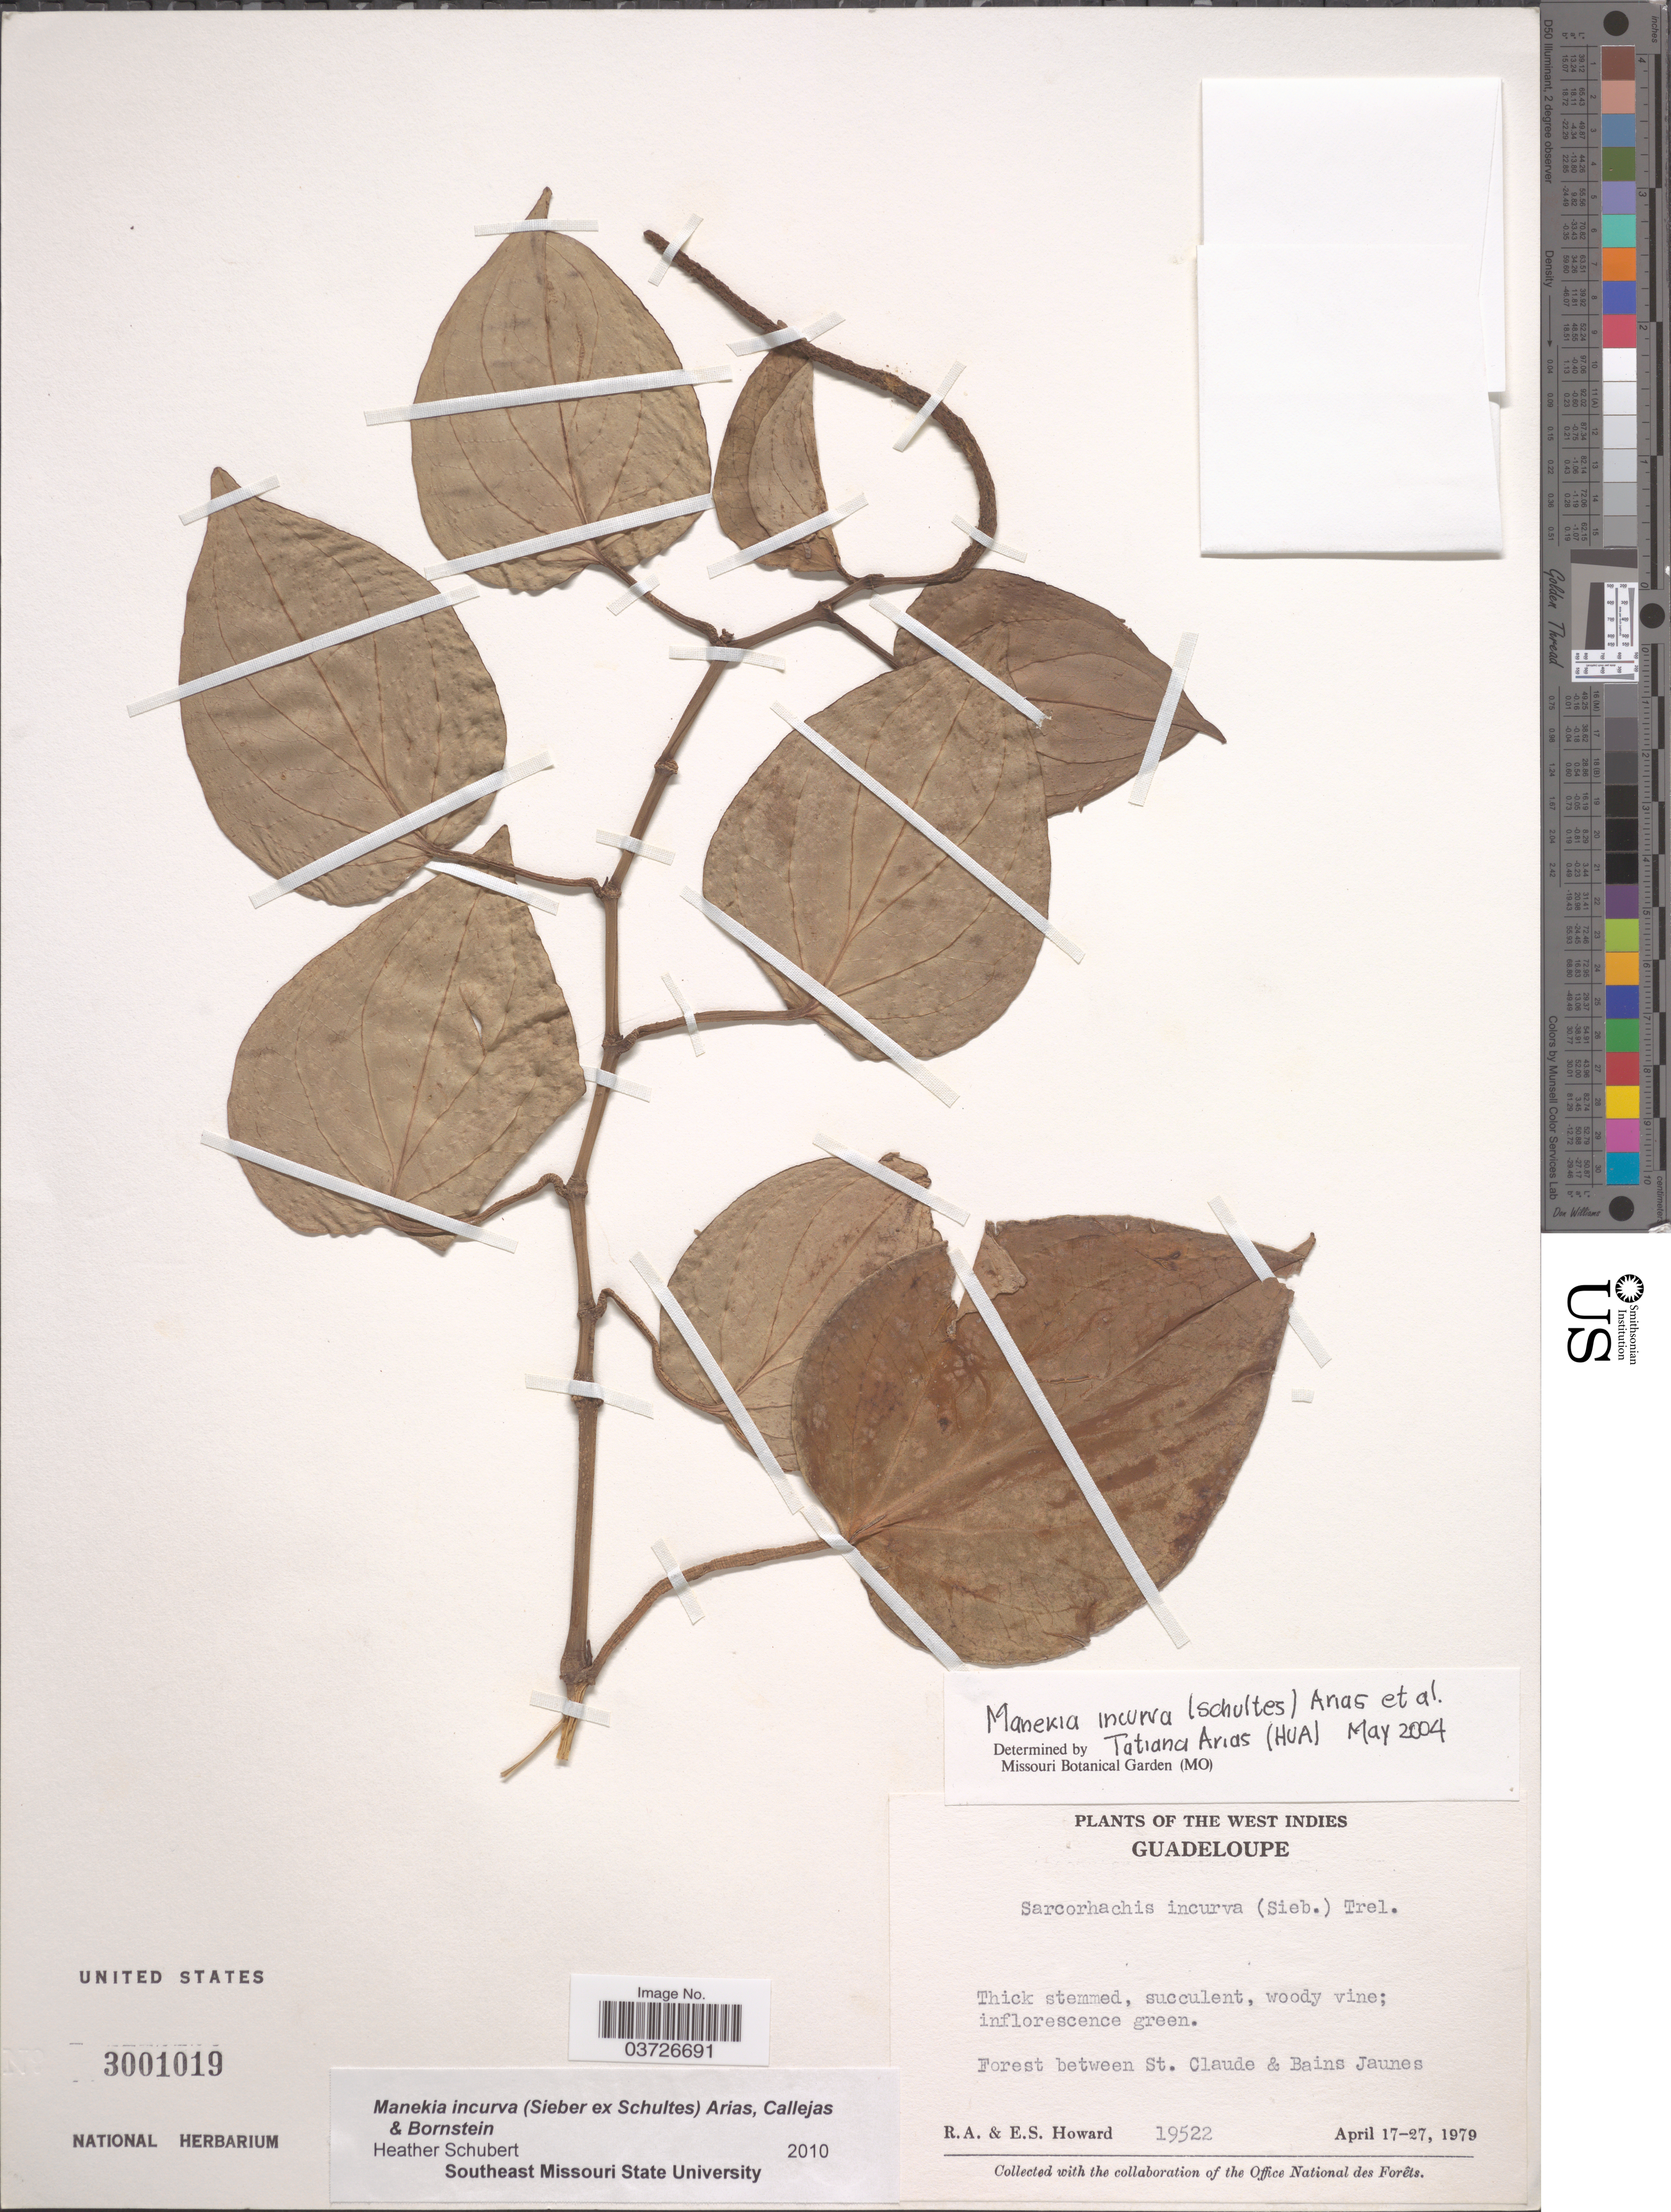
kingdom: Plantae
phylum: Tracheophyta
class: Magnoliopsida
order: Piperales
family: Piperaceae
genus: Manekia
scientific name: Manekia incurva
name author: (Sieber ex Schult.) T. Arias et al.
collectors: R. A. Howard & E. S. Howard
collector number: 19522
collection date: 1979-04-17/1979-04-27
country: Guadeloupe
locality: The West Indies. Forest between St. Claude & Bains Jaunes.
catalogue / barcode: US 3001019